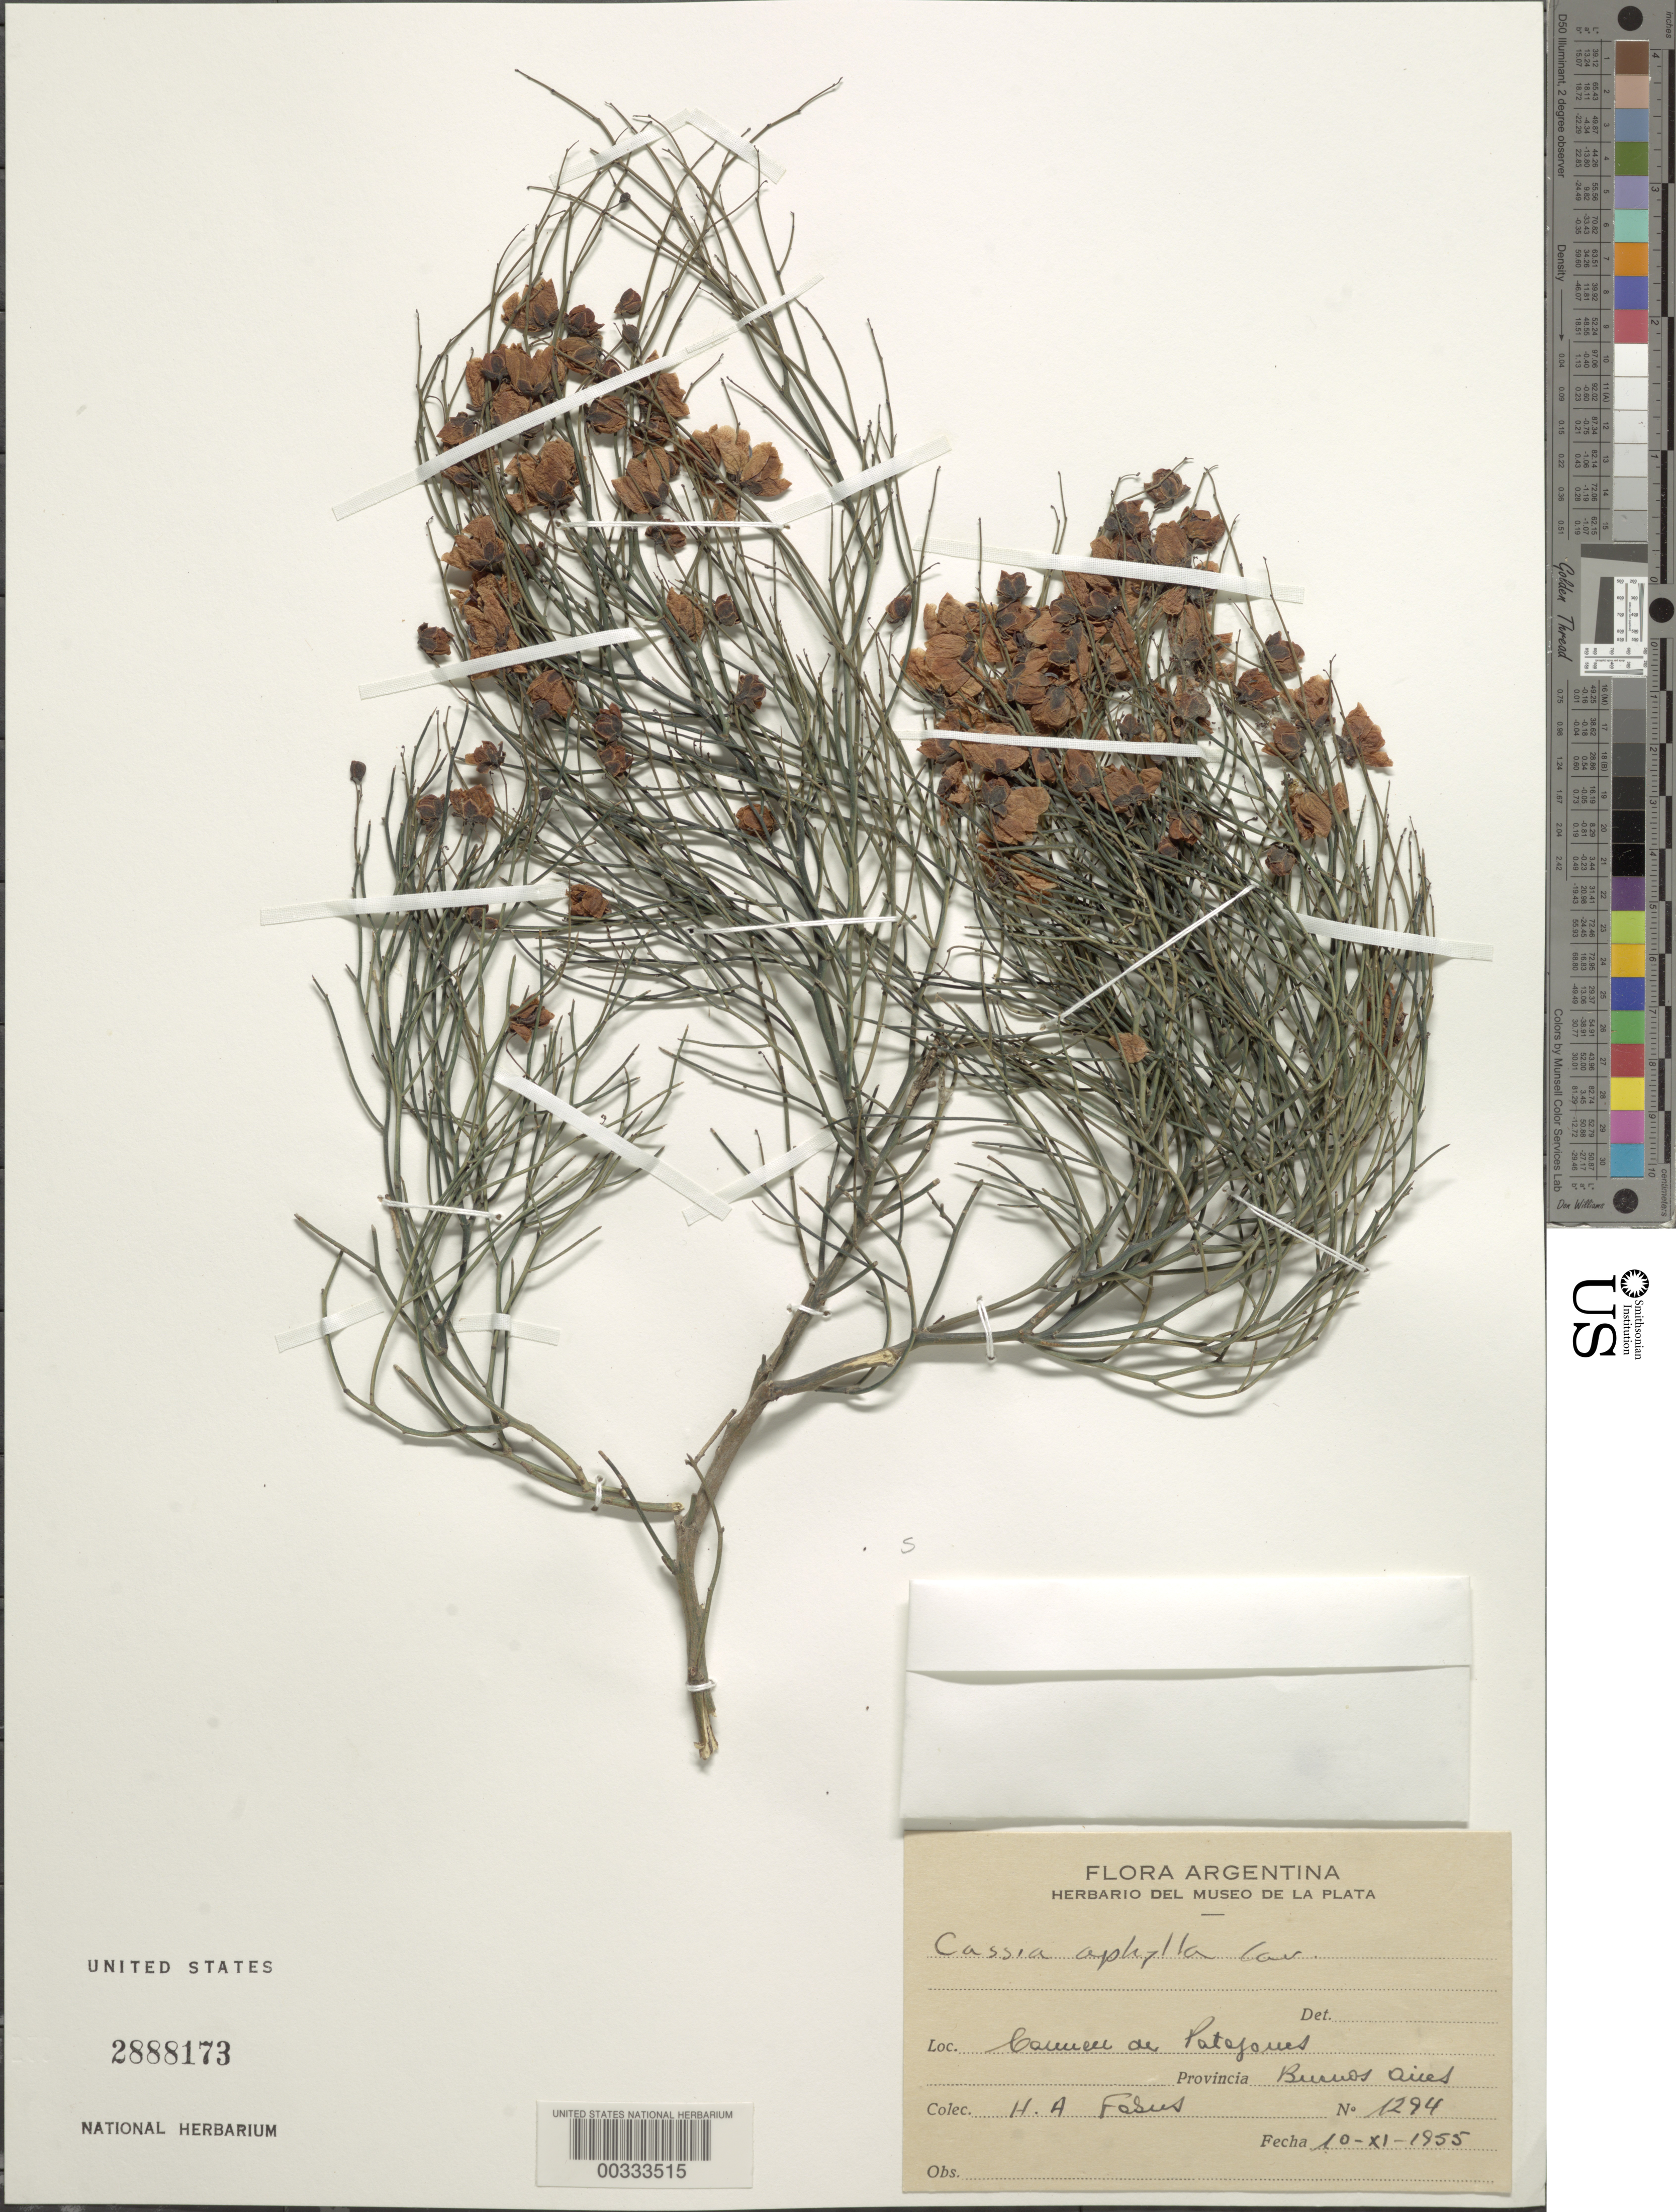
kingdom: Plantae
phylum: Tracheophyta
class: Magnoliopsida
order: Fabales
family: Fabaceae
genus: Senna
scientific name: Senna aphylla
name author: (Cav.) H.S. Irwin & Barneby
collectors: H. Fasus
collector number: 1294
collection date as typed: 10 Nov 1955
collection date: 1955-11-10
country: Argentina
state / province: Buenos Aires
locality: Caunen de Patefones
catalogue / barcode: US 2888173